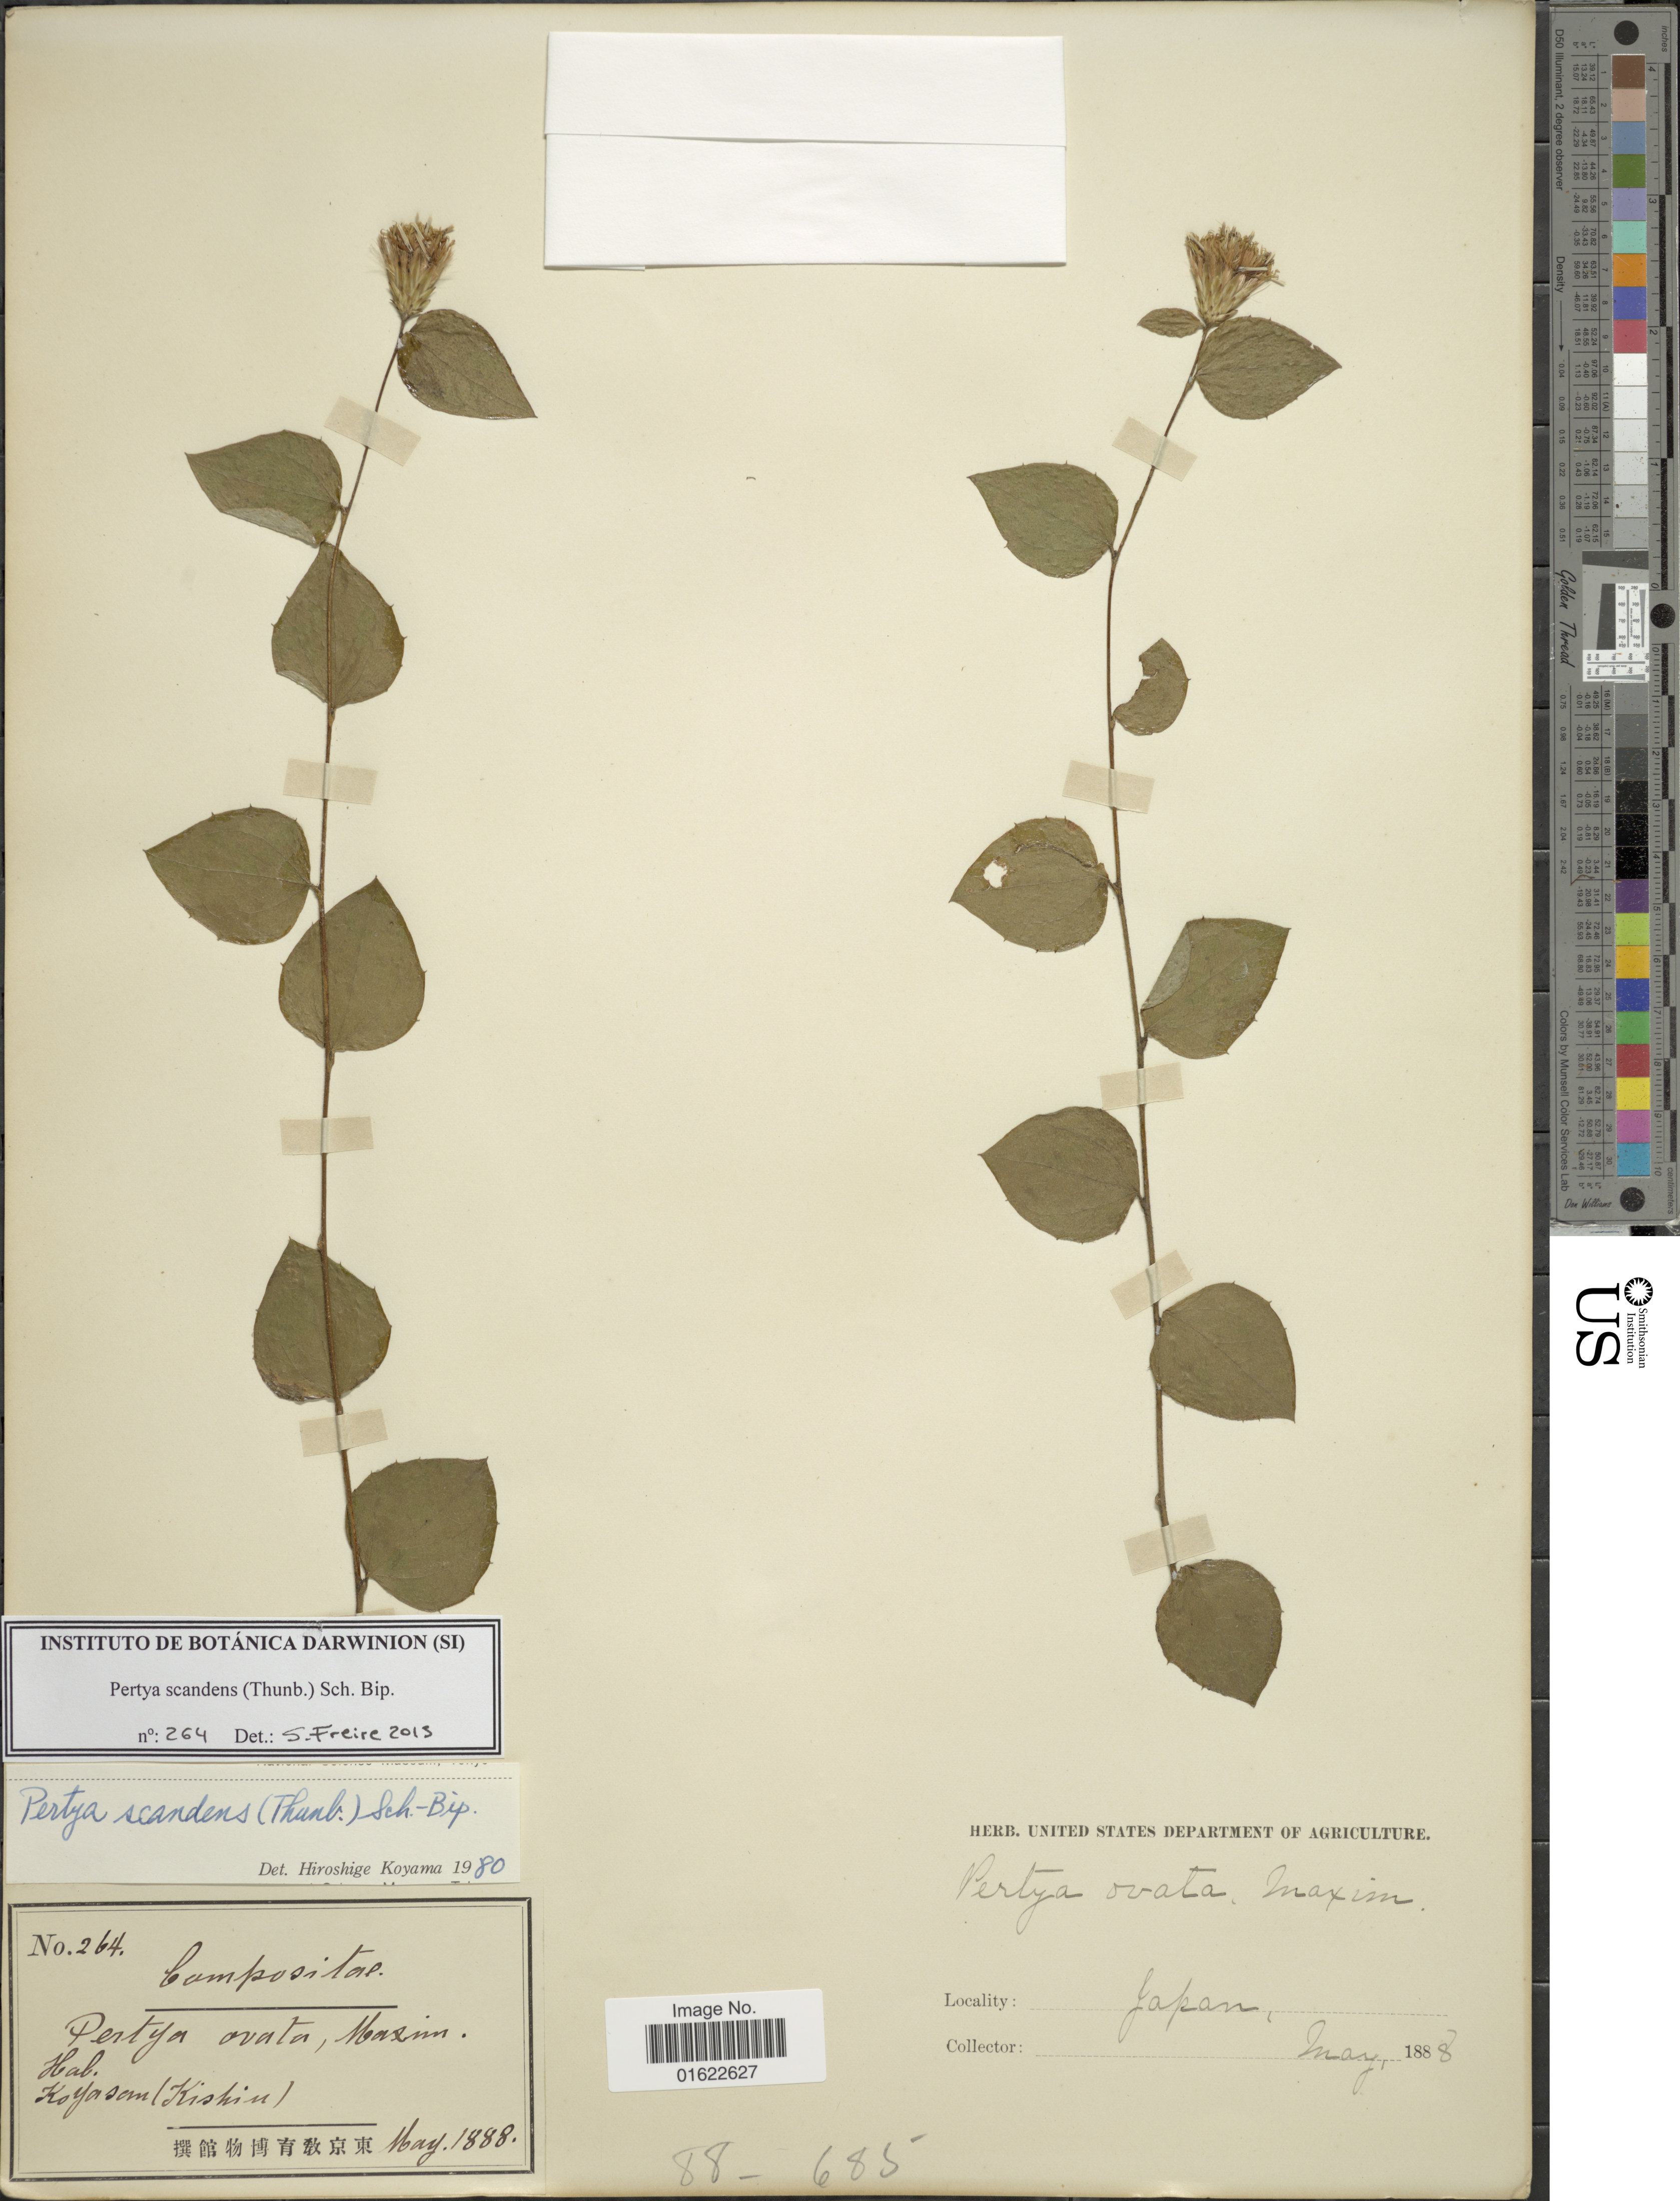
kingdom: Plantae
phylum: Tracheophyta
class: Magnoliopsida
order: Asterales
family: Asteraceae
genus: Pertya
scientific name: Pertya scandens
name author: (Thunb. ex Thunb.) Sch. Bip.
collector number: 264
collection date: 1888-05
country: Japan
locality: Koyasan (Kishiu)